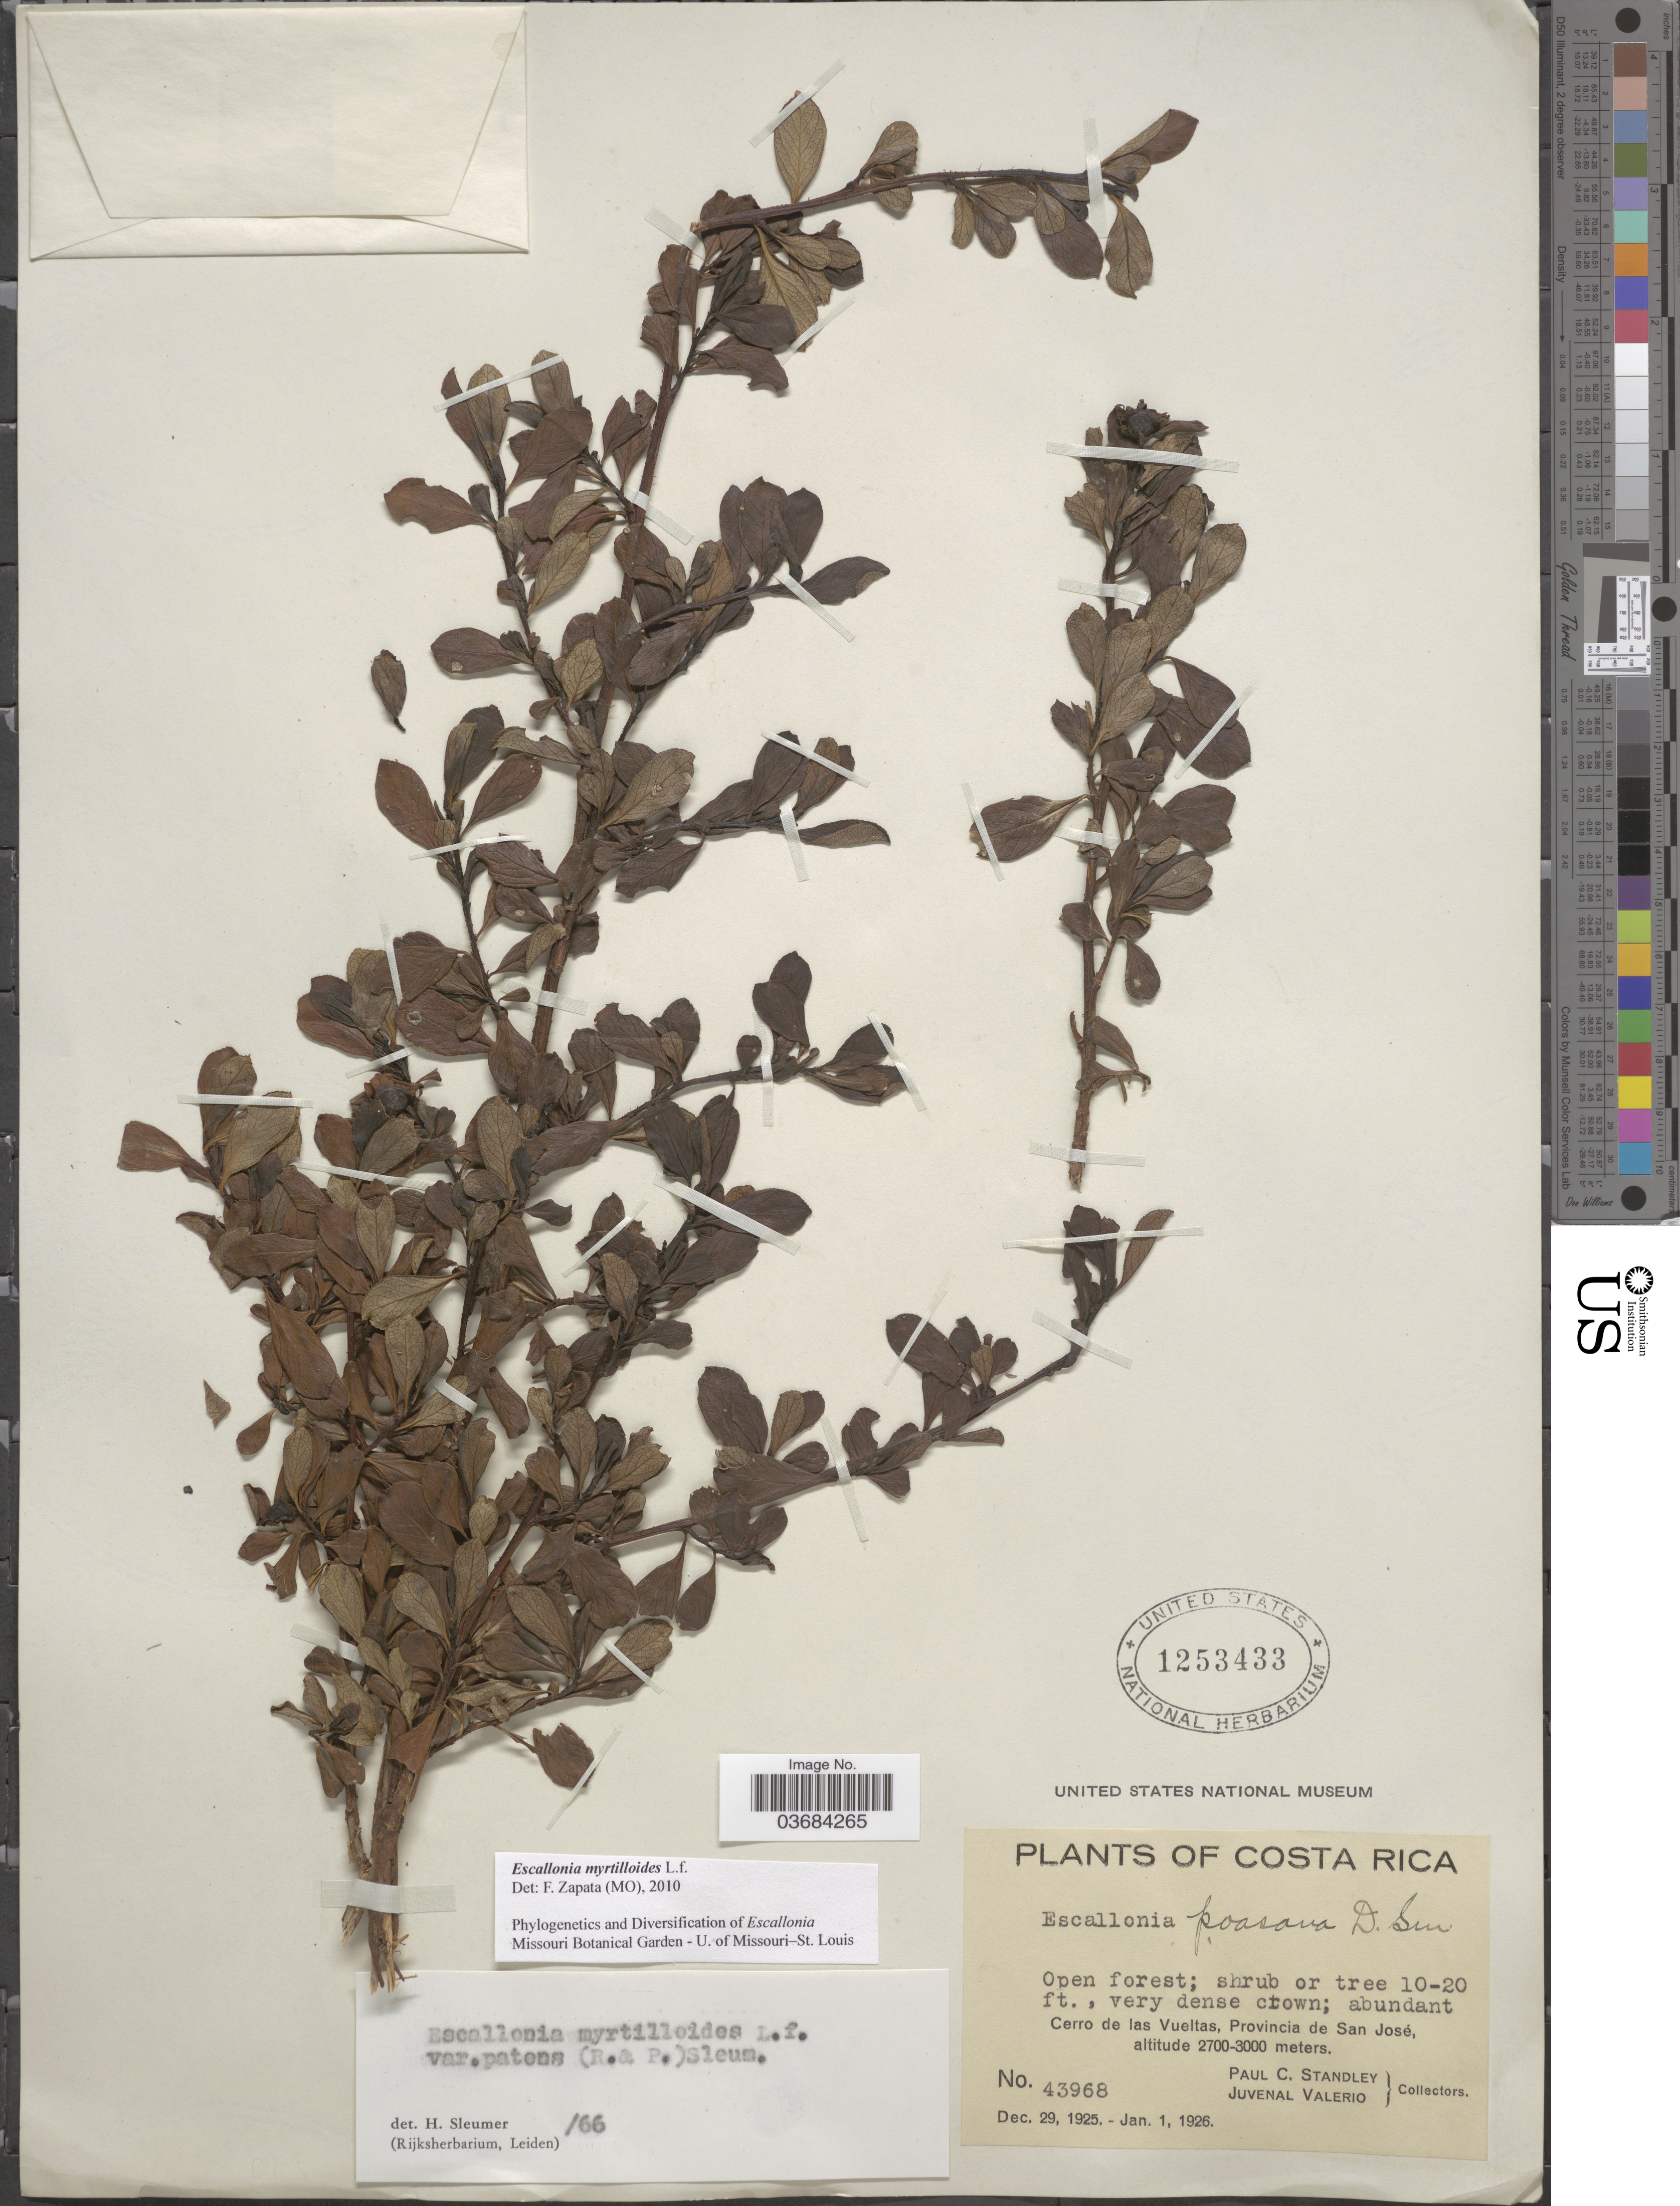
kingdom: Plantae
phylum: Tracheophyta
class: Magnoliopsida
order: Escalloniales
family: Escalloniaceae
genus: Escallonia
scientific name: Escallonia myrtilloides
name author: L. f.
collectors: P. C. Standley & J. Valerio R.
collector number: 43968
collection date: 1925-12-29/1926-01-01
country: Costa Rica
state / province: San José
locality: Cerro de las Vueltas.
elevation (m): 2700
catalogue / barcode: US 1253433